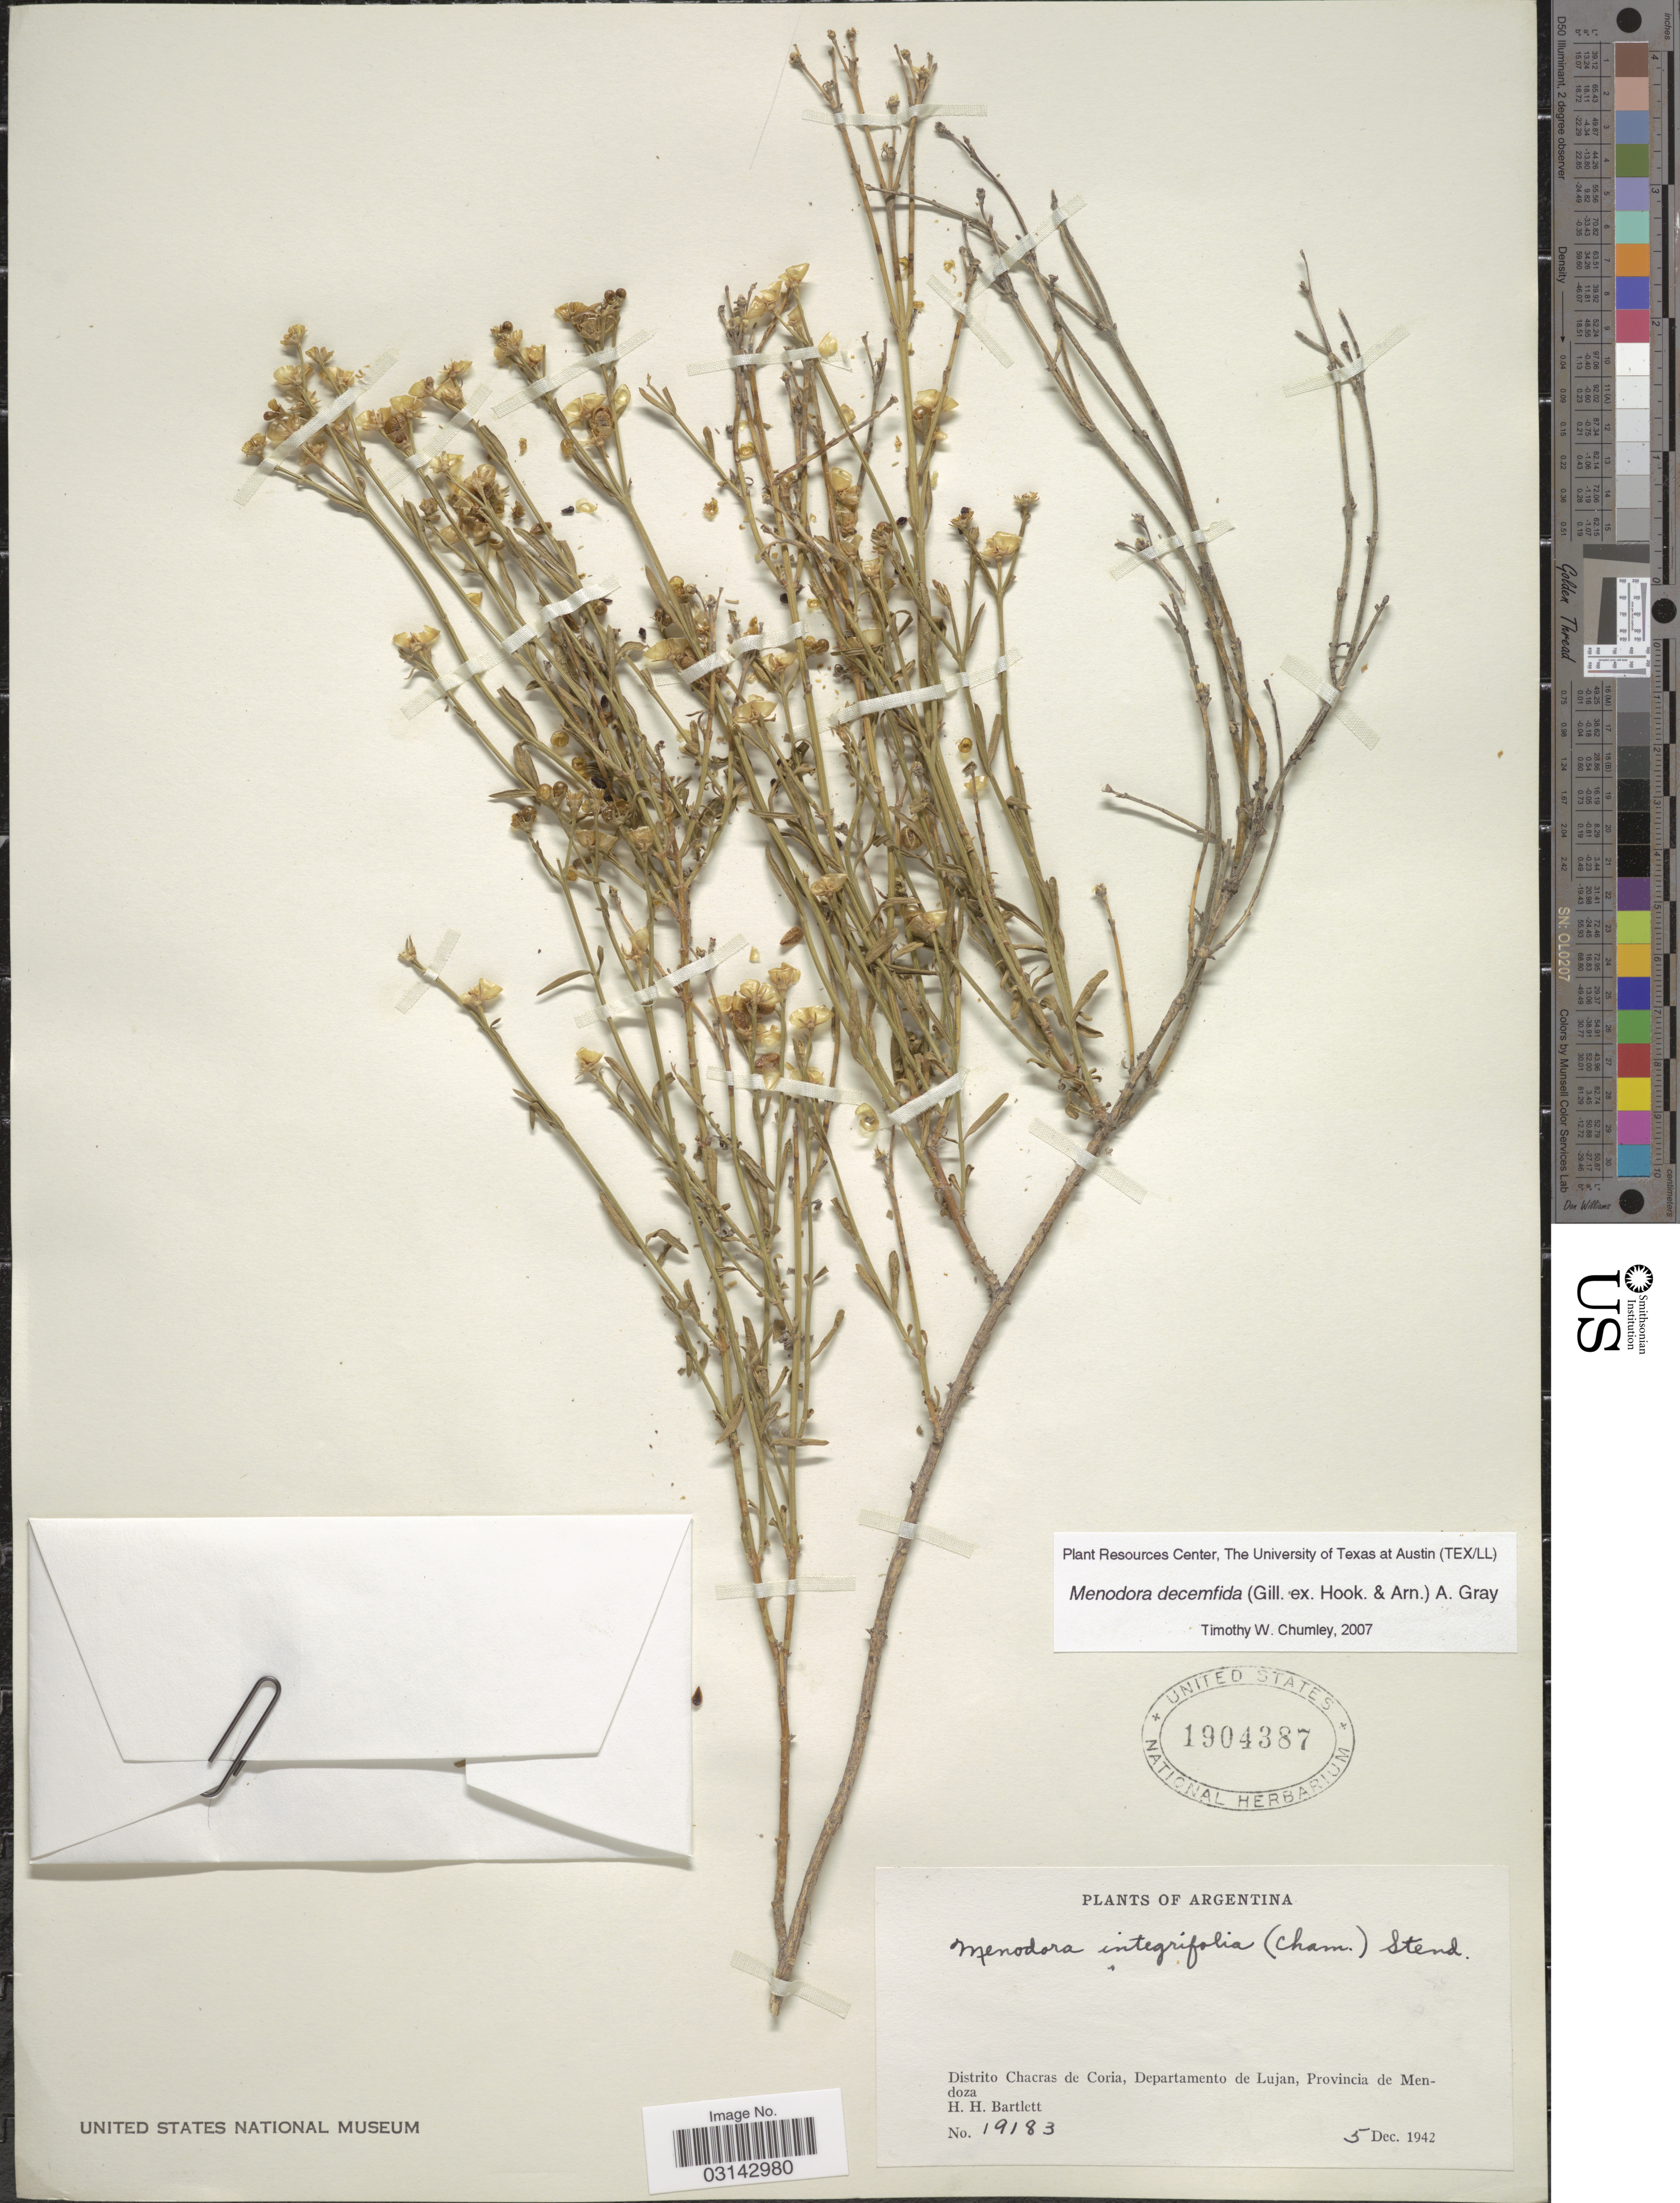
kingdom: Plantae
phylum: Tracheophyta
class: Magnoliopsida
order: Lamiales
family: Oleaceae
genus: Menodora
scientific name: Menodora decemfida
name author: (Gillies ex Hook.) A. Gray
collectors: H. H. Bartlett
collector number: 19183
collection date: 1942-12-05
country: Argentina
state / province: Mendoza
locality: Distrito Chacras de Coria, Departamento de Lujan.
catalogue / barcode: US 1904387